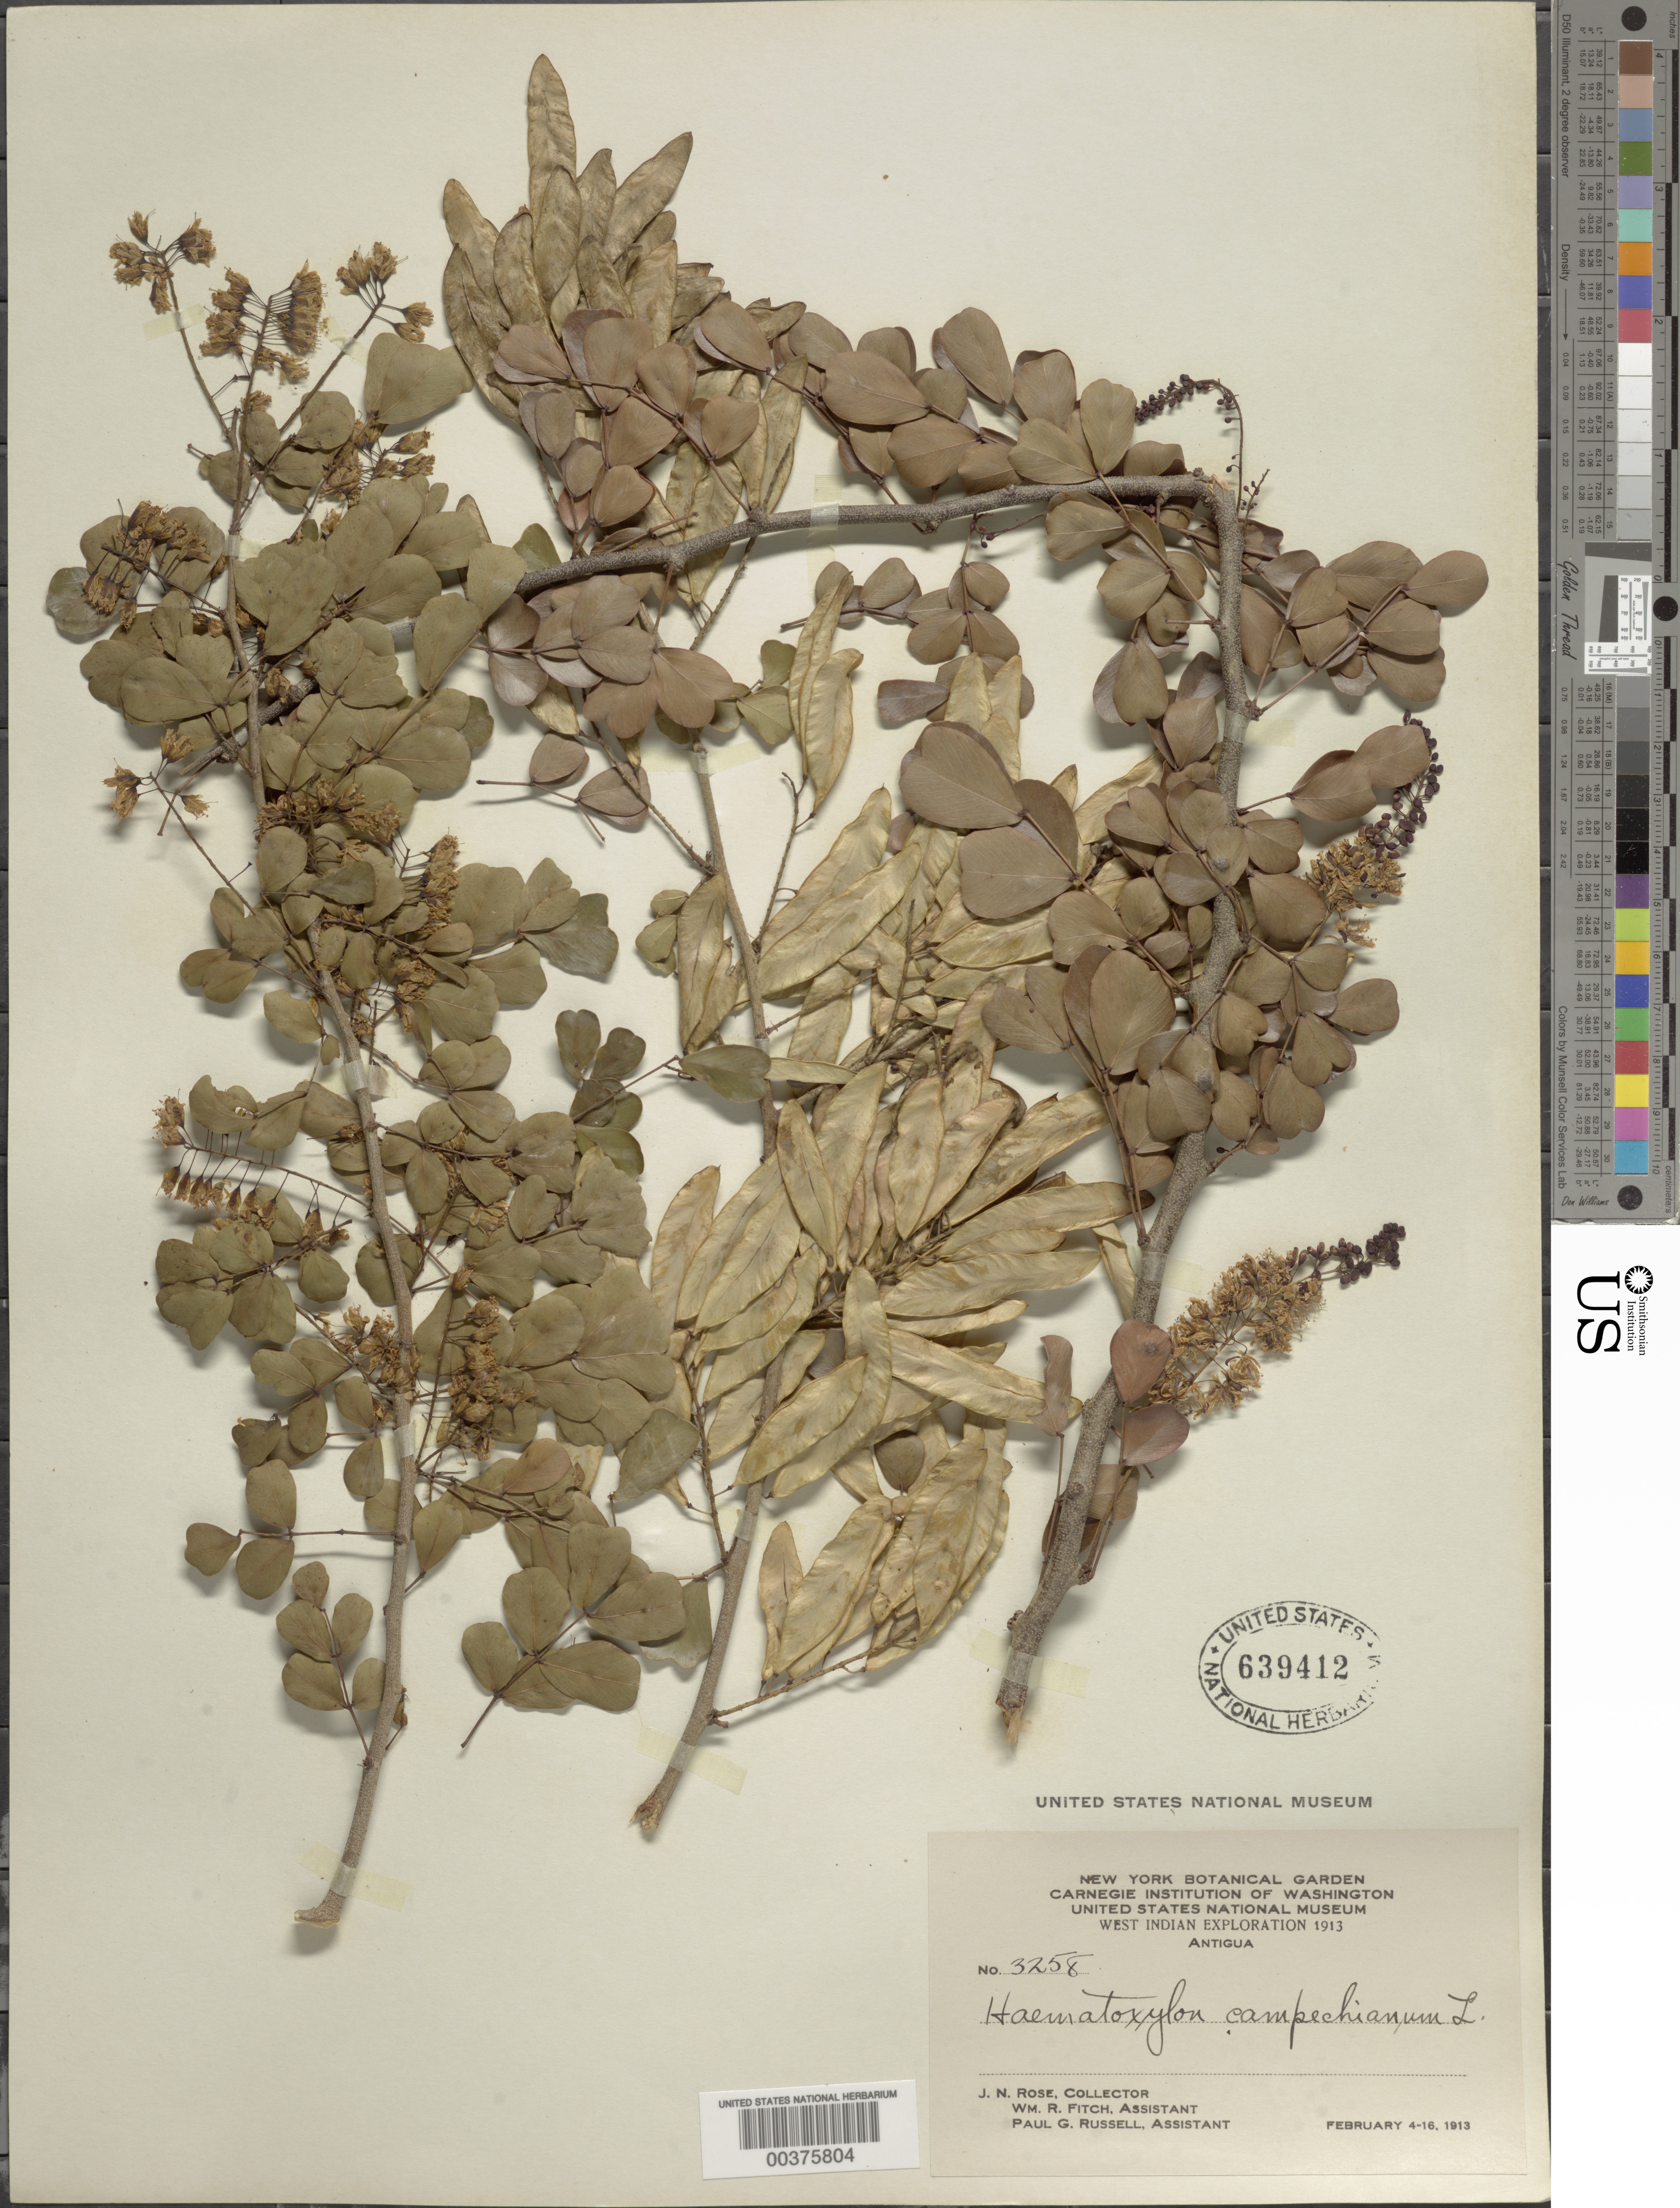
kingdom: Plantae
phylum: Tracheophyta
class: Magnoliopsida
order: Fabales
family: Fabaceae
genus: Haematoxylum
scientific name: Haematoxylum campechianum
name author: L.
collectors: J. N. Rose, W. R. Fitch & P. G. Russell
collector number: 3258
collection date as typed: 04 Feb 1913 to 16 Feb 1913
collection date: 1913-02-04/1913-02-16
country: Antigua and Barbuda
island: Antigua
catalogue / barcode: US 639412